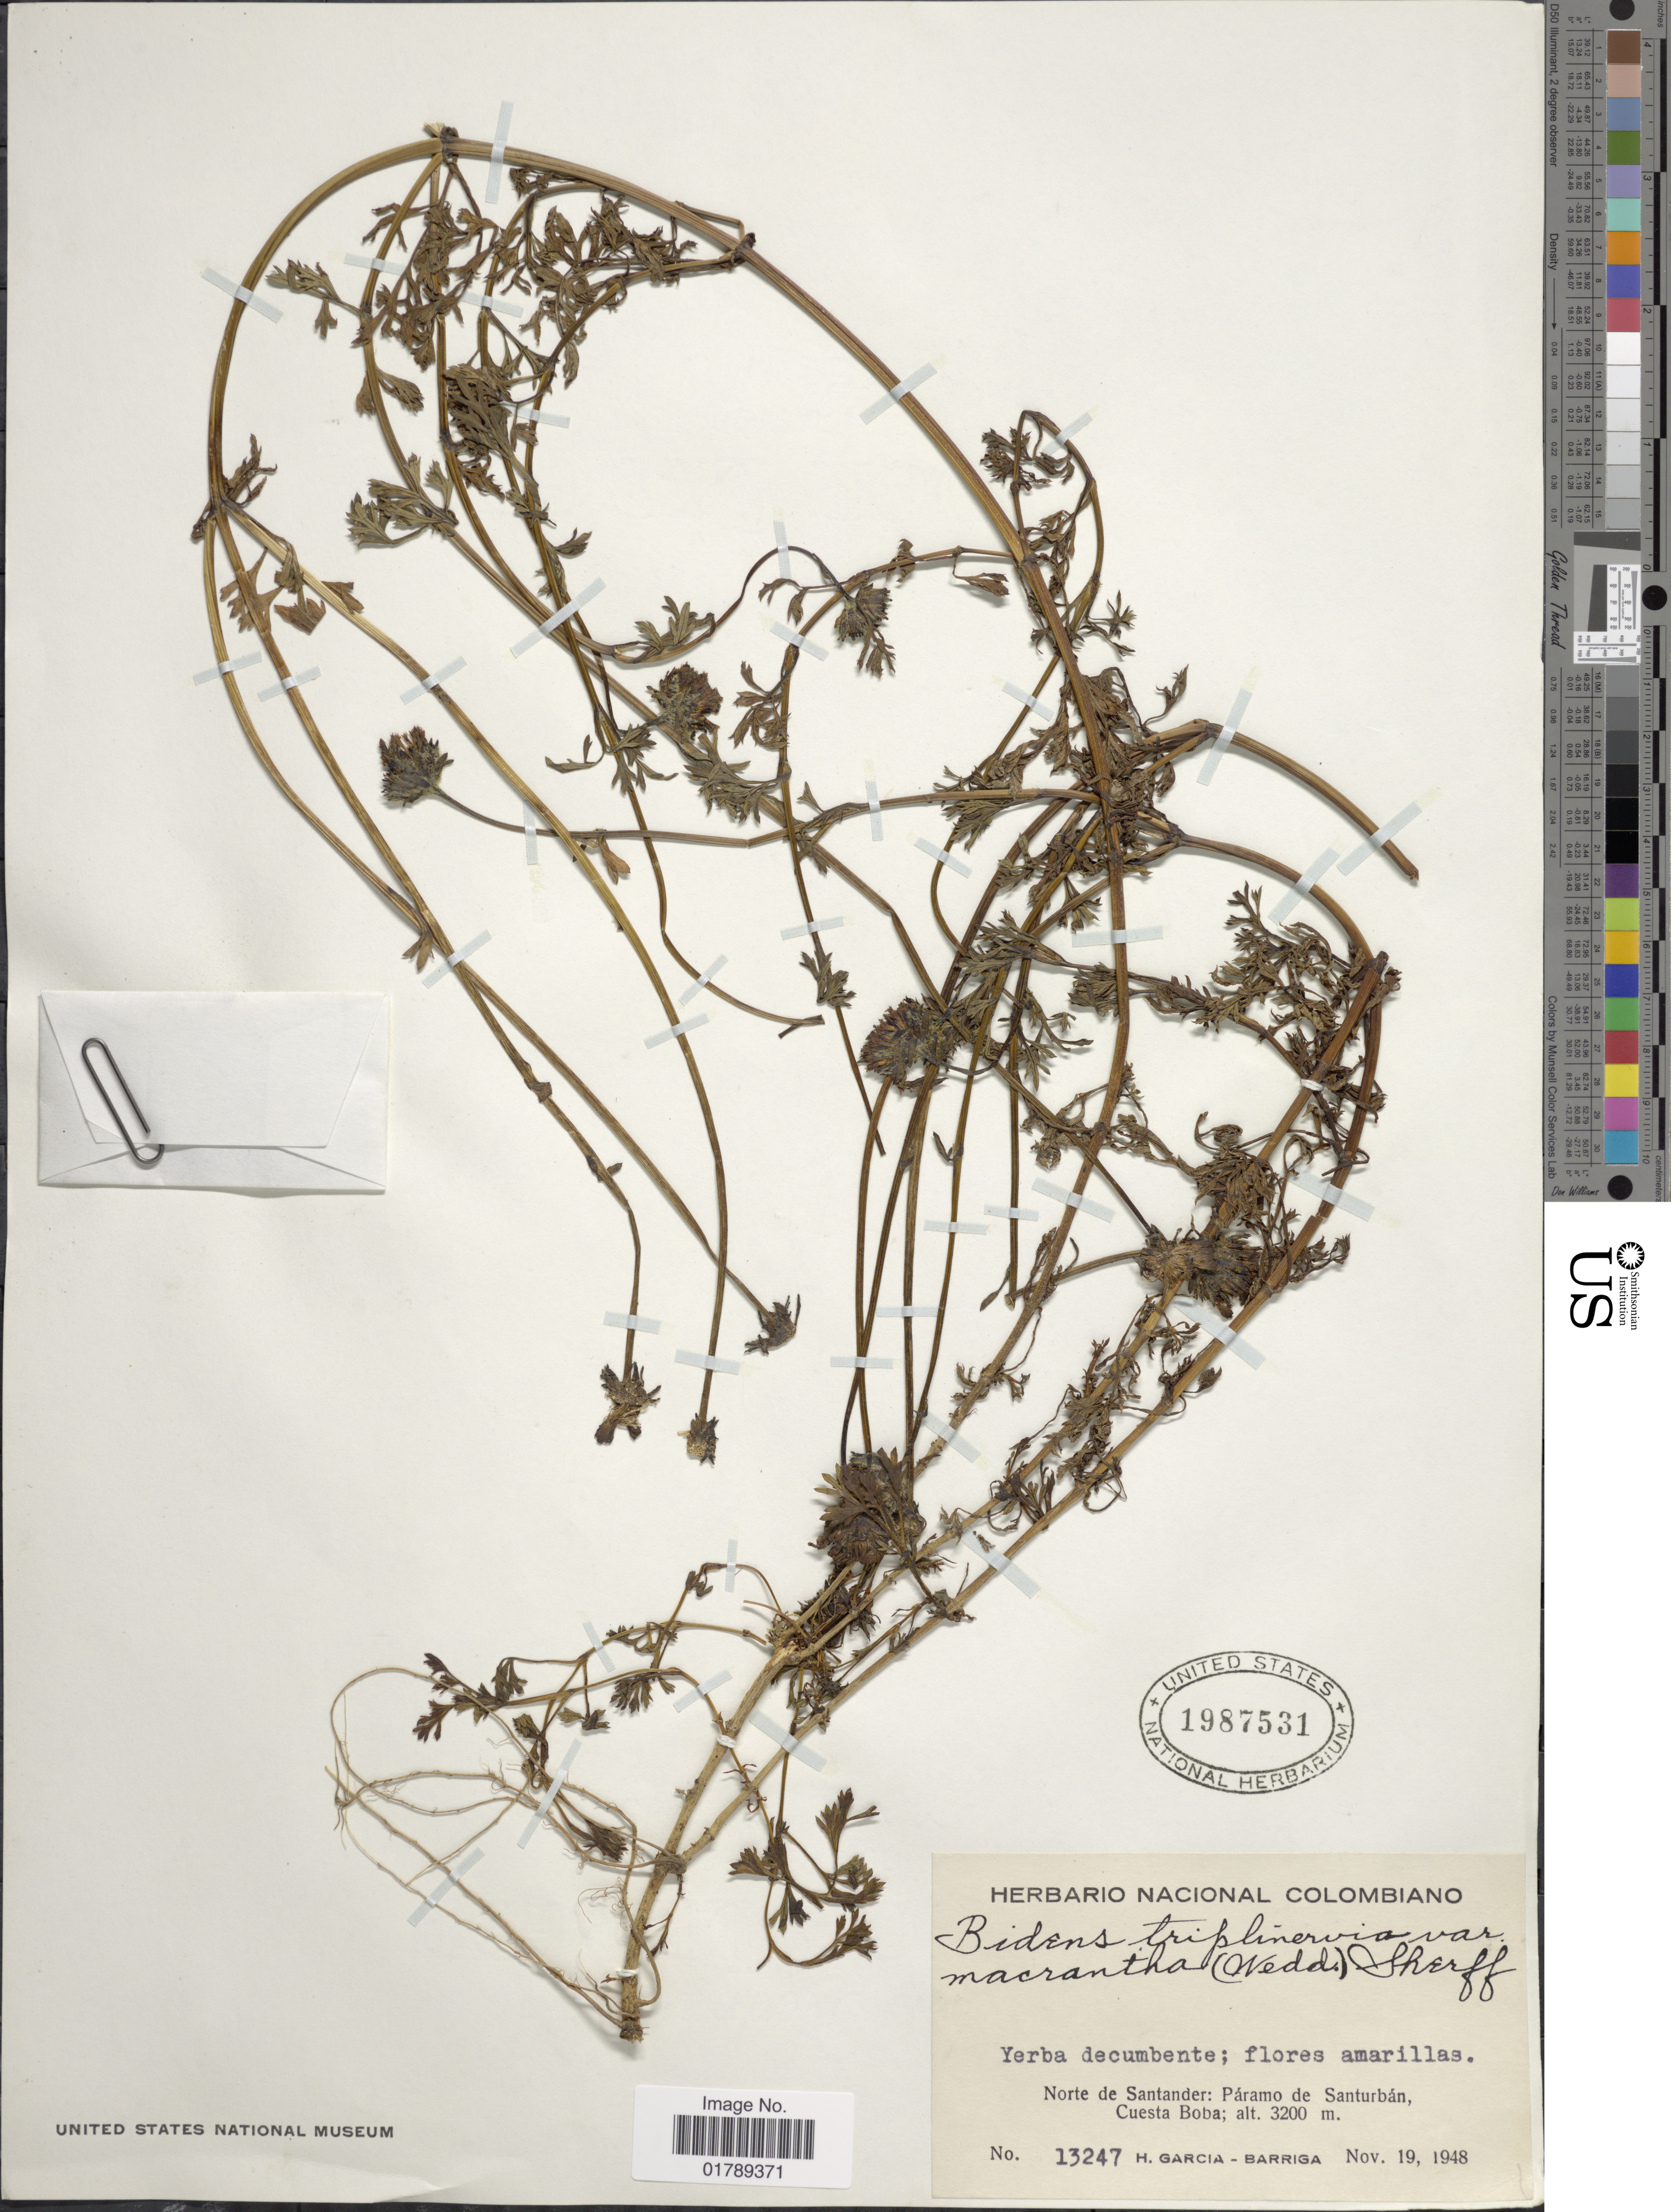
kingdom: Plantae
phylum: Tracheophyta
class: Magnoliopsida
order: Asterales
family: Asteraceae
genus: Bidens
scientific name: Bidens triplinervia var. macrantha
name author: (Wedd.) Sherff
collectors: H. García Barriga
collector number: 13247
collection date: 1948-11-19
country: Colombia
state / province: Norte de Santander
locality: Norte de Santander: Paramo de Santurban, Cuesta Boba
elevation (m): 3200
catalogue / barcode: US 1987531